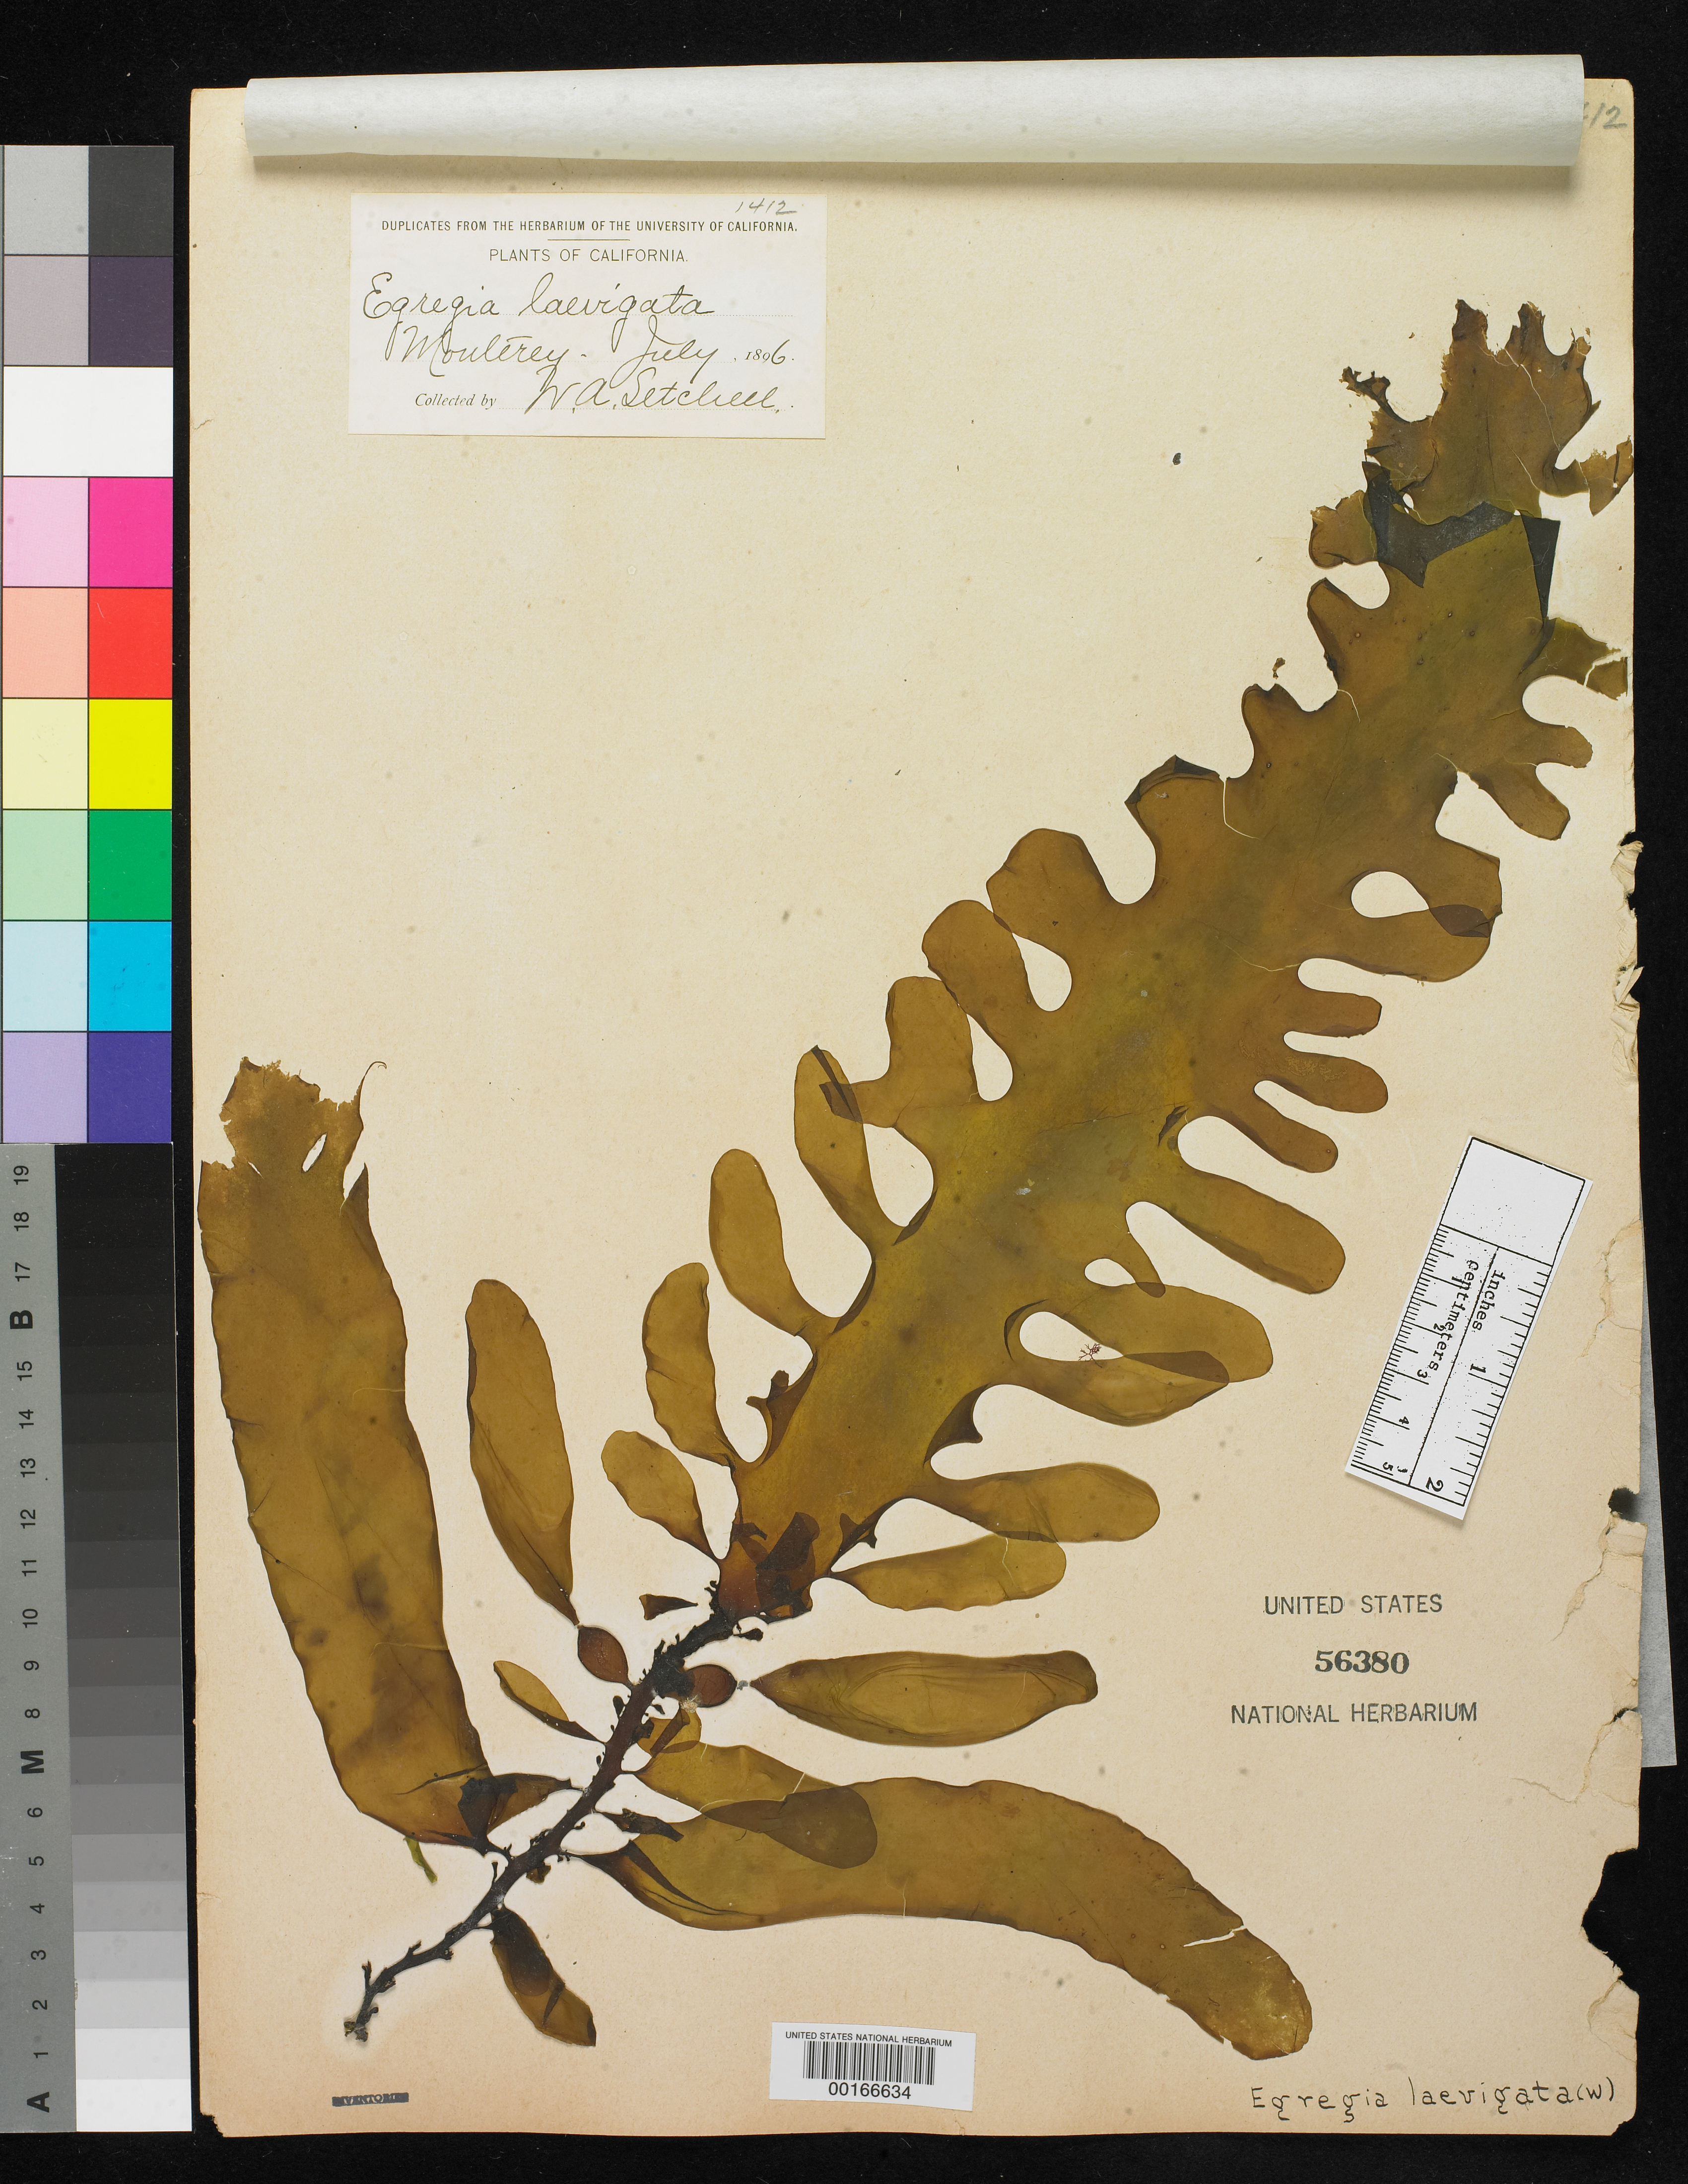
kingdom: Chromista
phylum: Ochrophyta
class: Phaeophyceae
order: Laminariales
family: Lessoniaceae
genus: Egregia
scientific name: Egregia laevigata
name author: Setch.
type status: Isotype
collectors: W. Setchell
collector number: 1412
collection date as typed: Jul 1896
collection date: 1896-07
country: United States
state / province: California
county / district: Monterey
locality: Monterey.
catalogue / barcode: US 56380